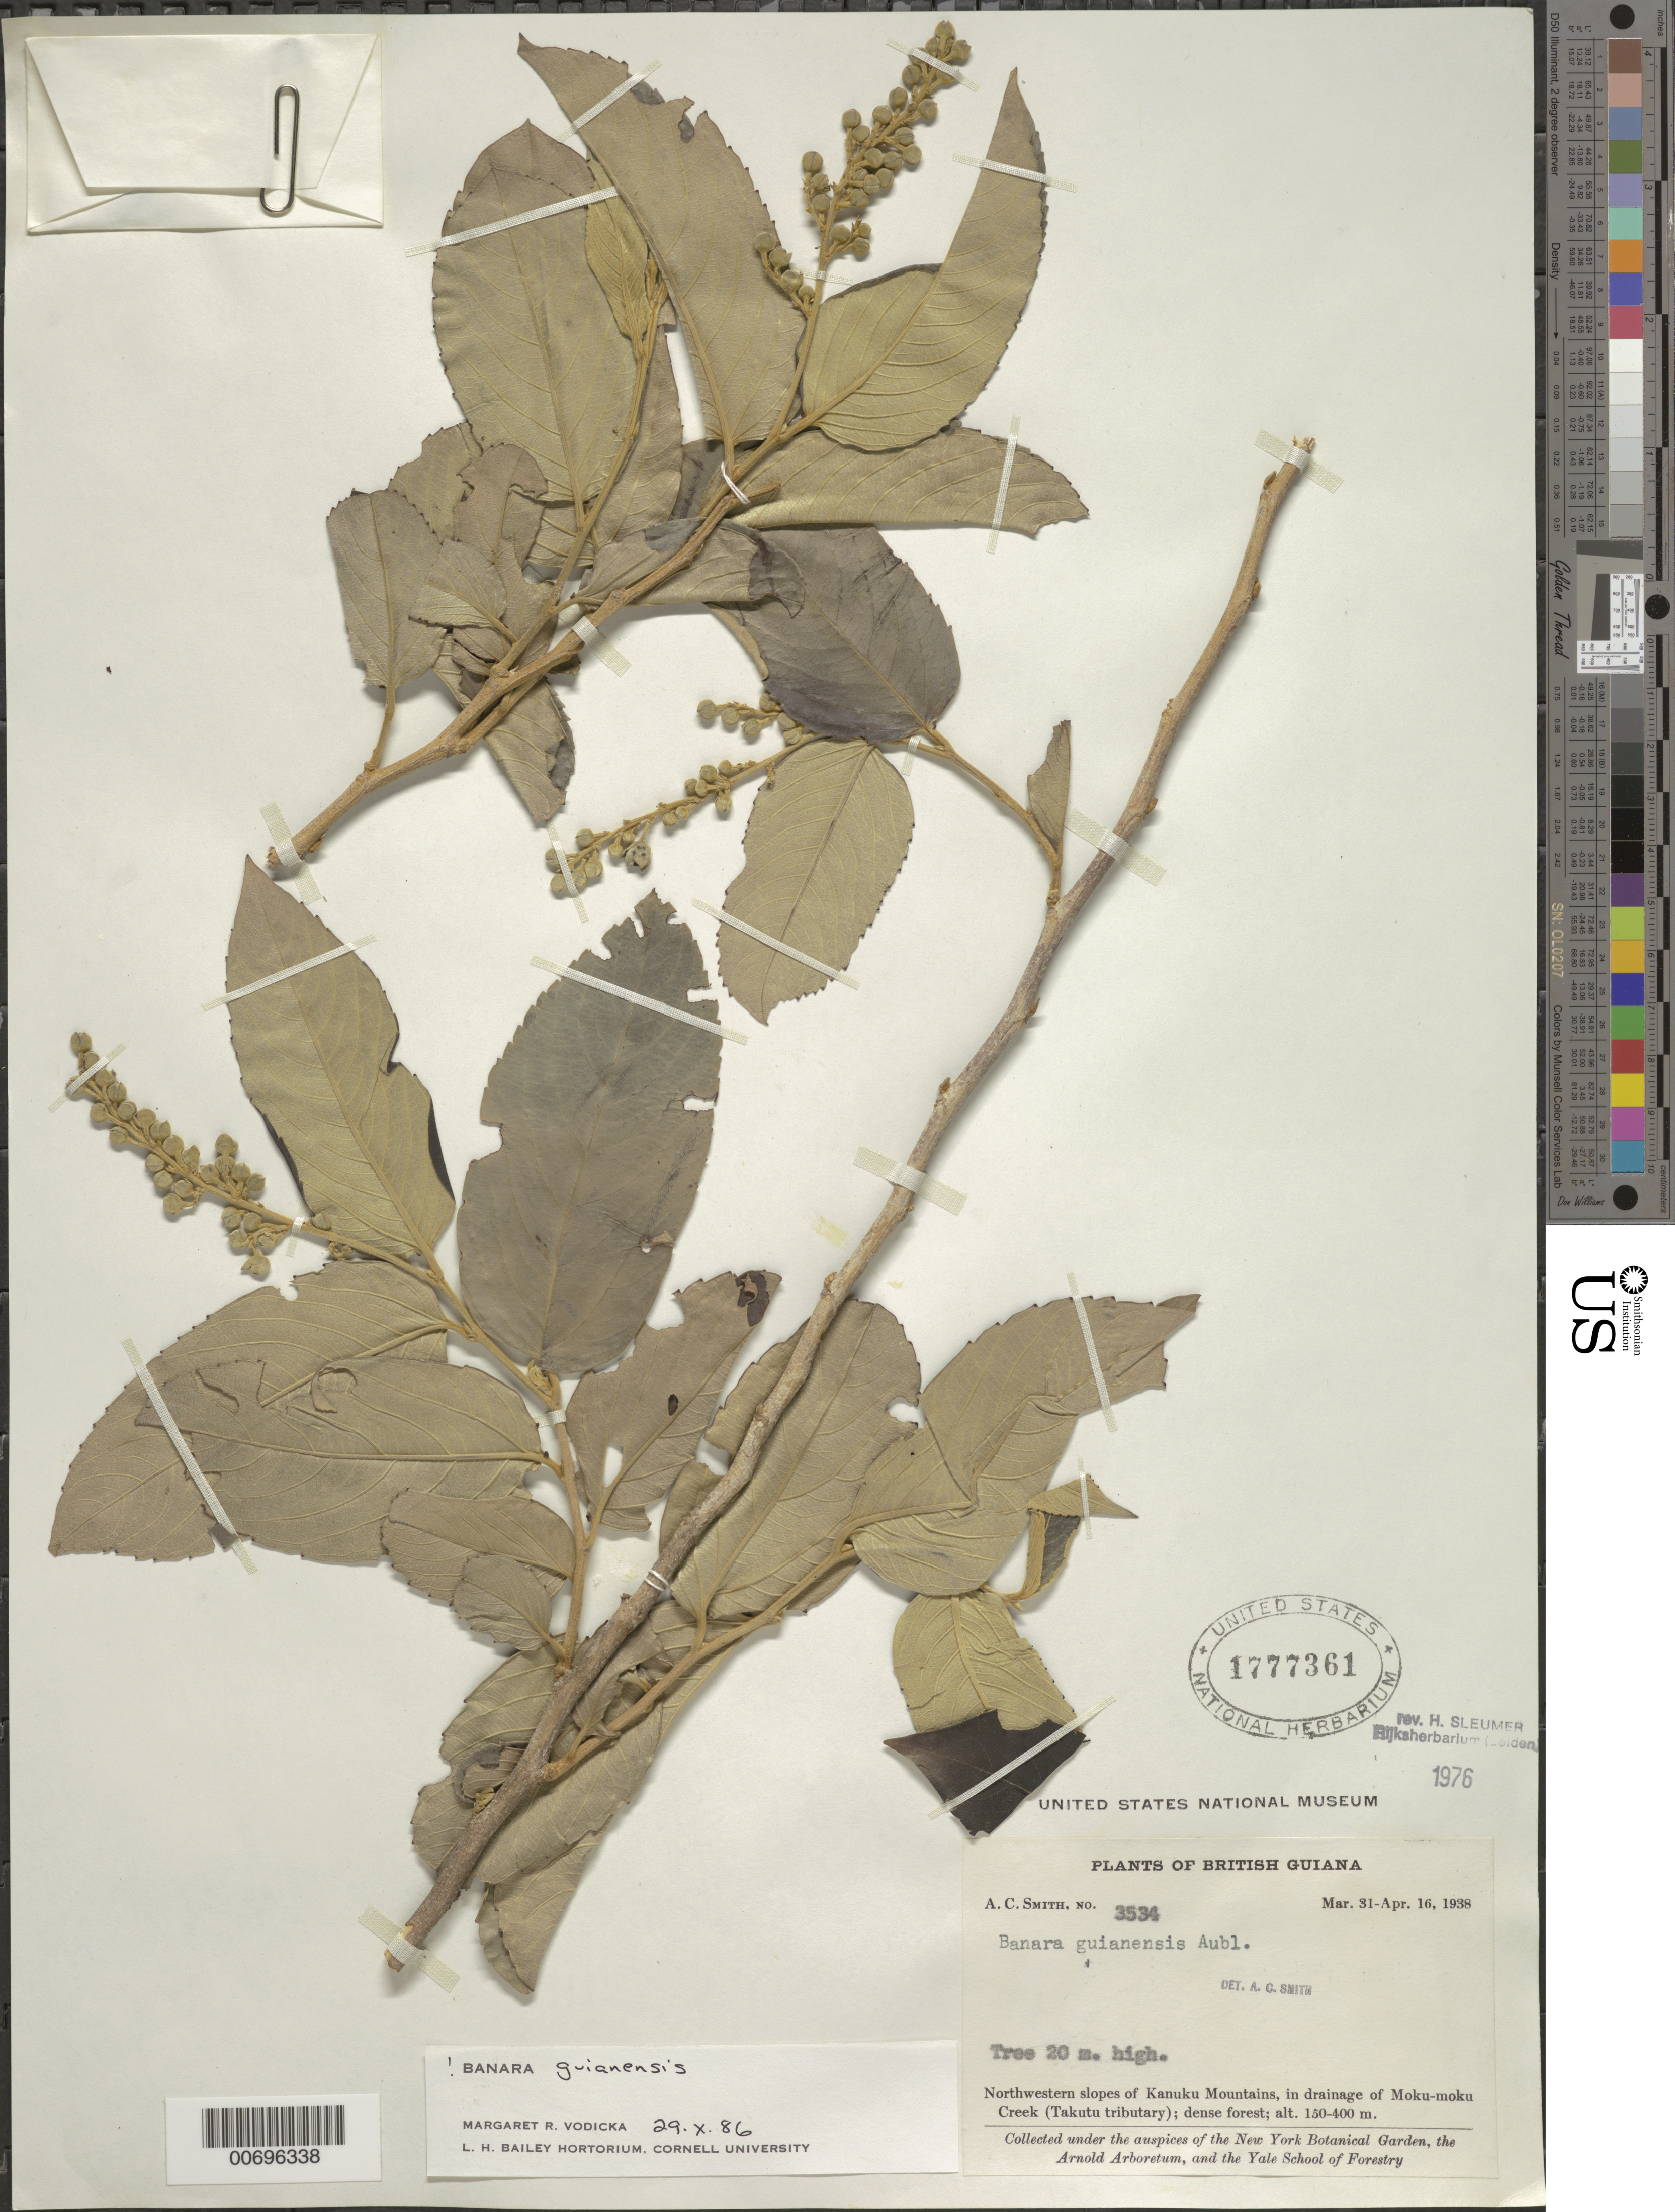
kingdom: Plantae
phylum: Tracheophyta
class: Magnoliopsida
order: Malpighiales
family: Salicaceae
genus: Banara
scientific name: Banara guianensis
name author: Aubl.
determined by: Vodicka, M. R.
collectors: A. C. Smith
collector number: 3534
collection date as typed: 31-Mar-38 to 16-Apr-38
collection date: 1938-03-31/1938-04-16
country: Guyana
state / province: U. Takutu-U. Essequibo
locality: Kanuku Mts., NW slopes, in drainage of Moku-moku Creek (Takutu tributary)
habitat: Dense forest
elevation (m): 150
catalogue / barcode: US 1777361